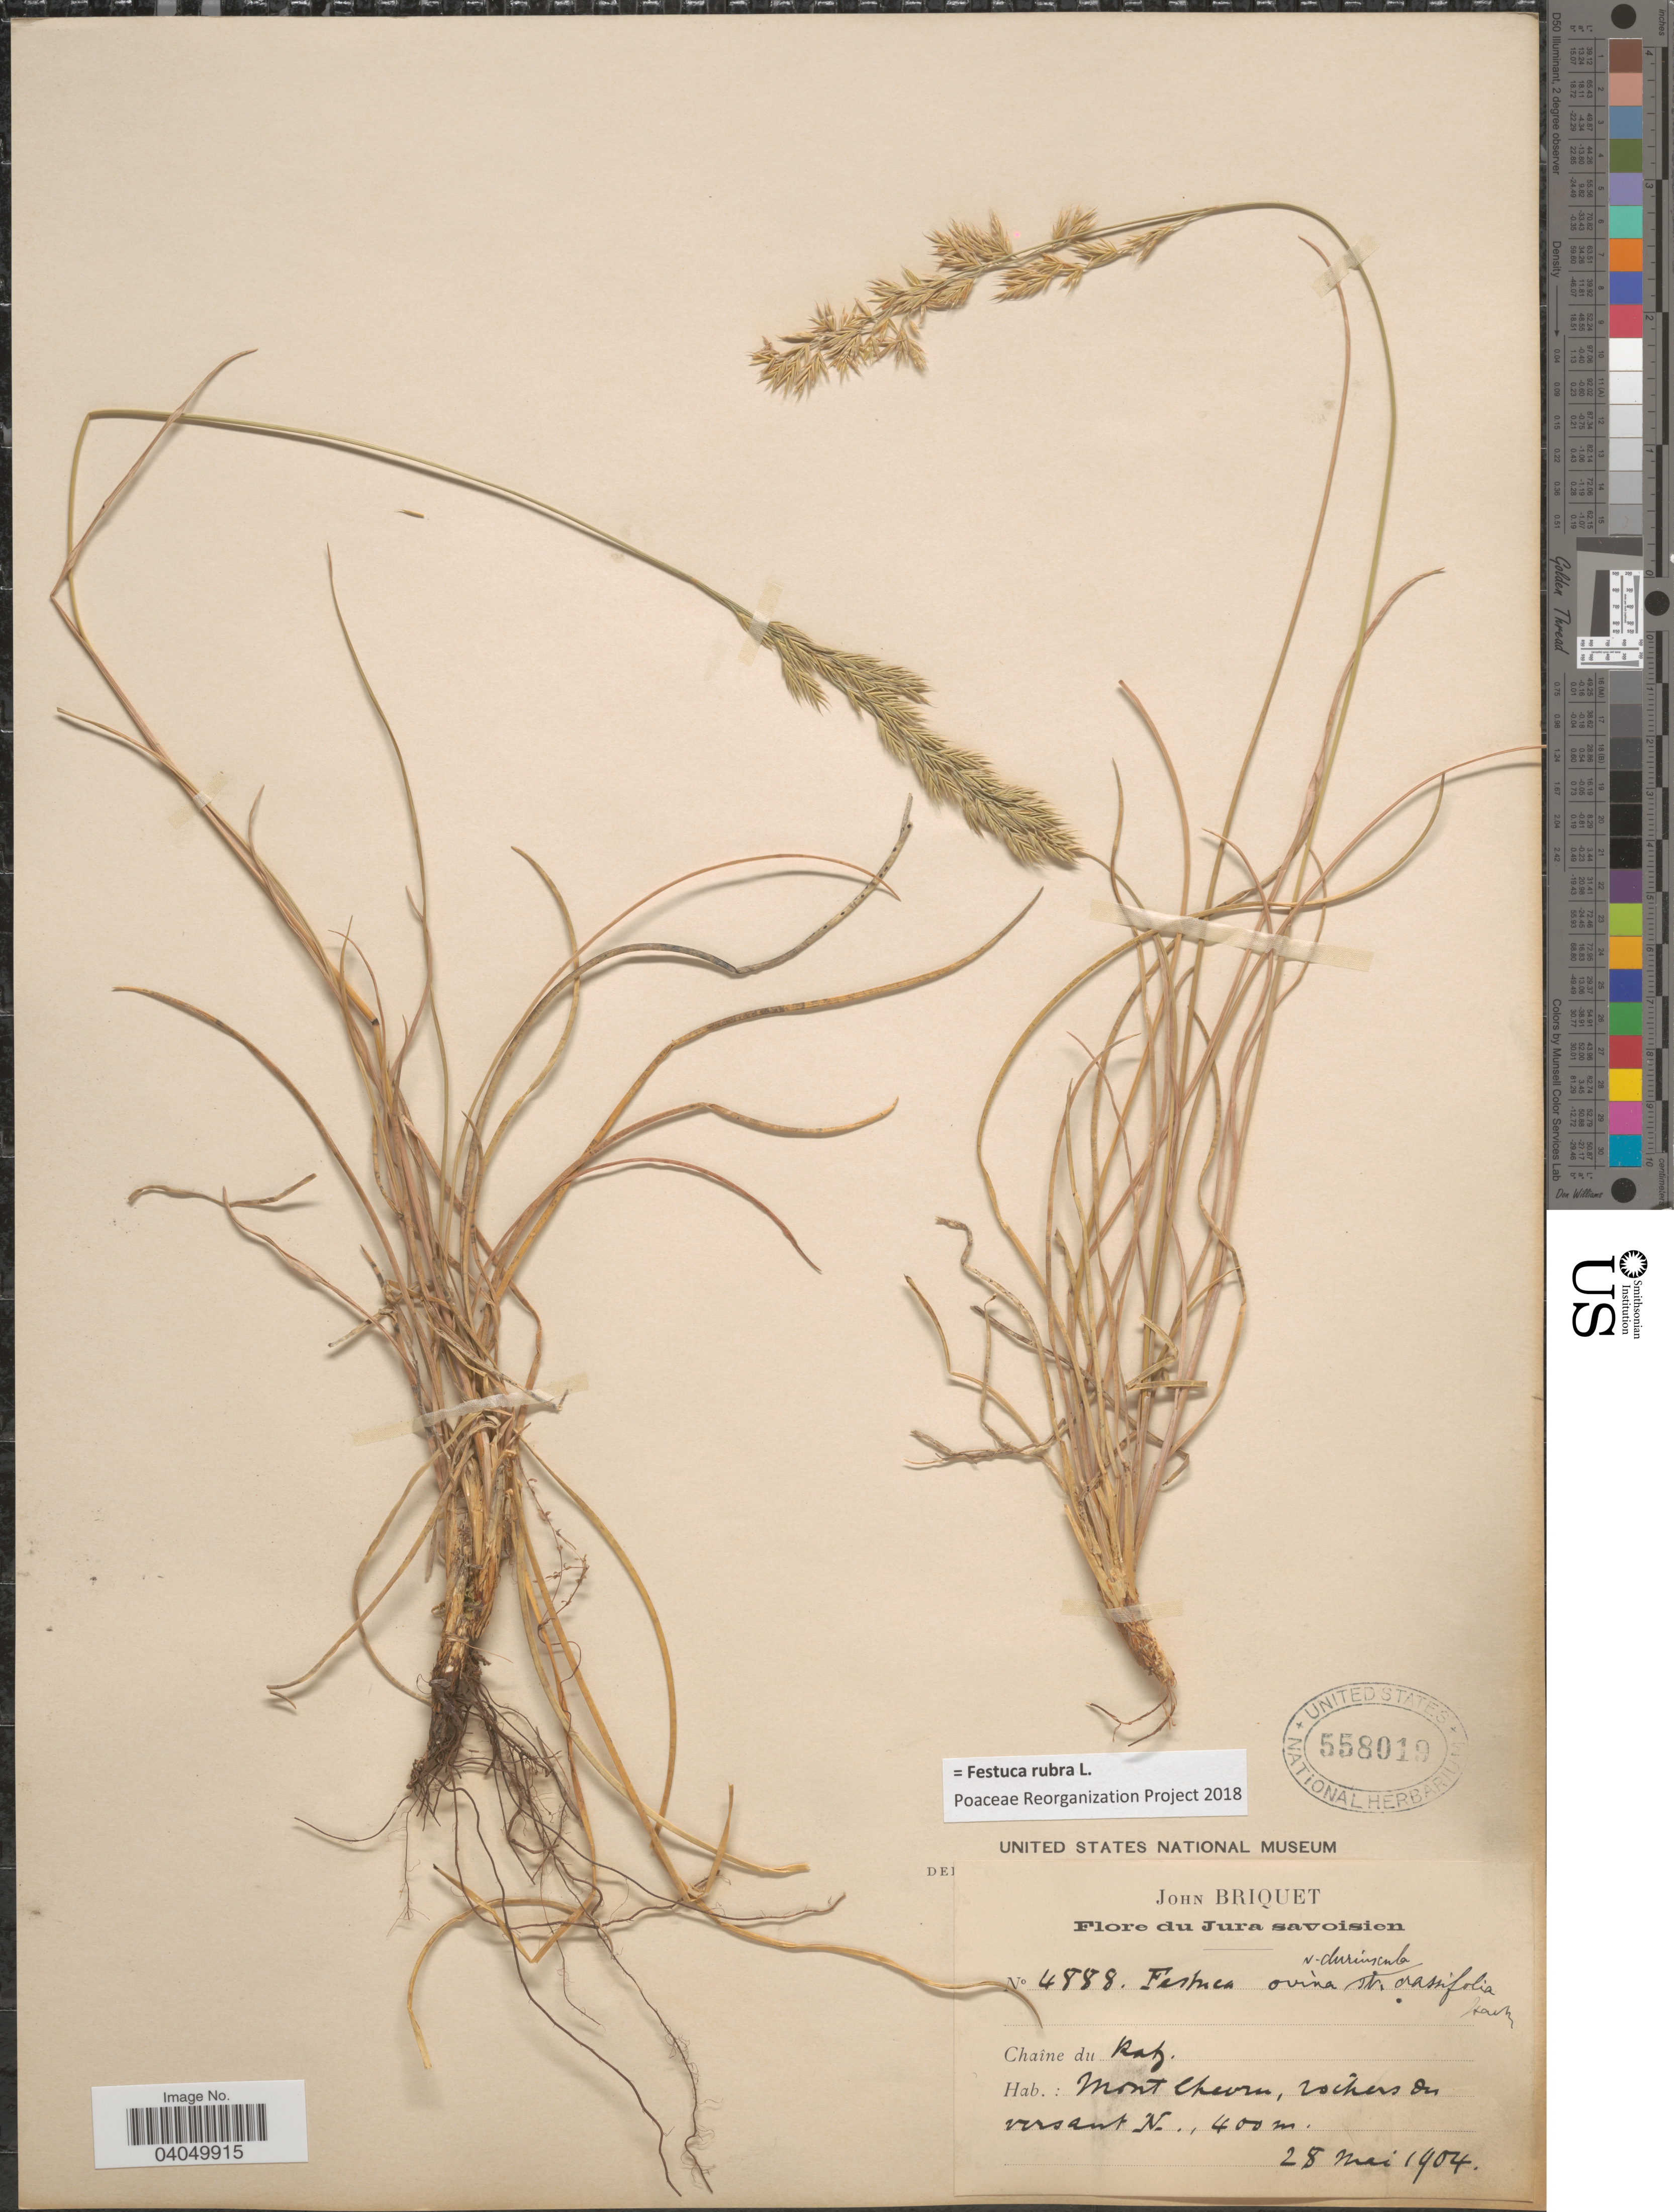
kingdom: Plantae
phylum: Tracheophyta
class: Liliopsida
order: Poales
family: Poaceae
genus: Festuca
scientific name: Festuca rubra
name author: L.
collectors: J. I. Briquet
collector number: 4888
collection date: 1904-05-28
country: France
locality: Du Jura savoision. Mont Chevru, rochers du versant N.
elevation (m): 400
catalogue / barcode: US 558019